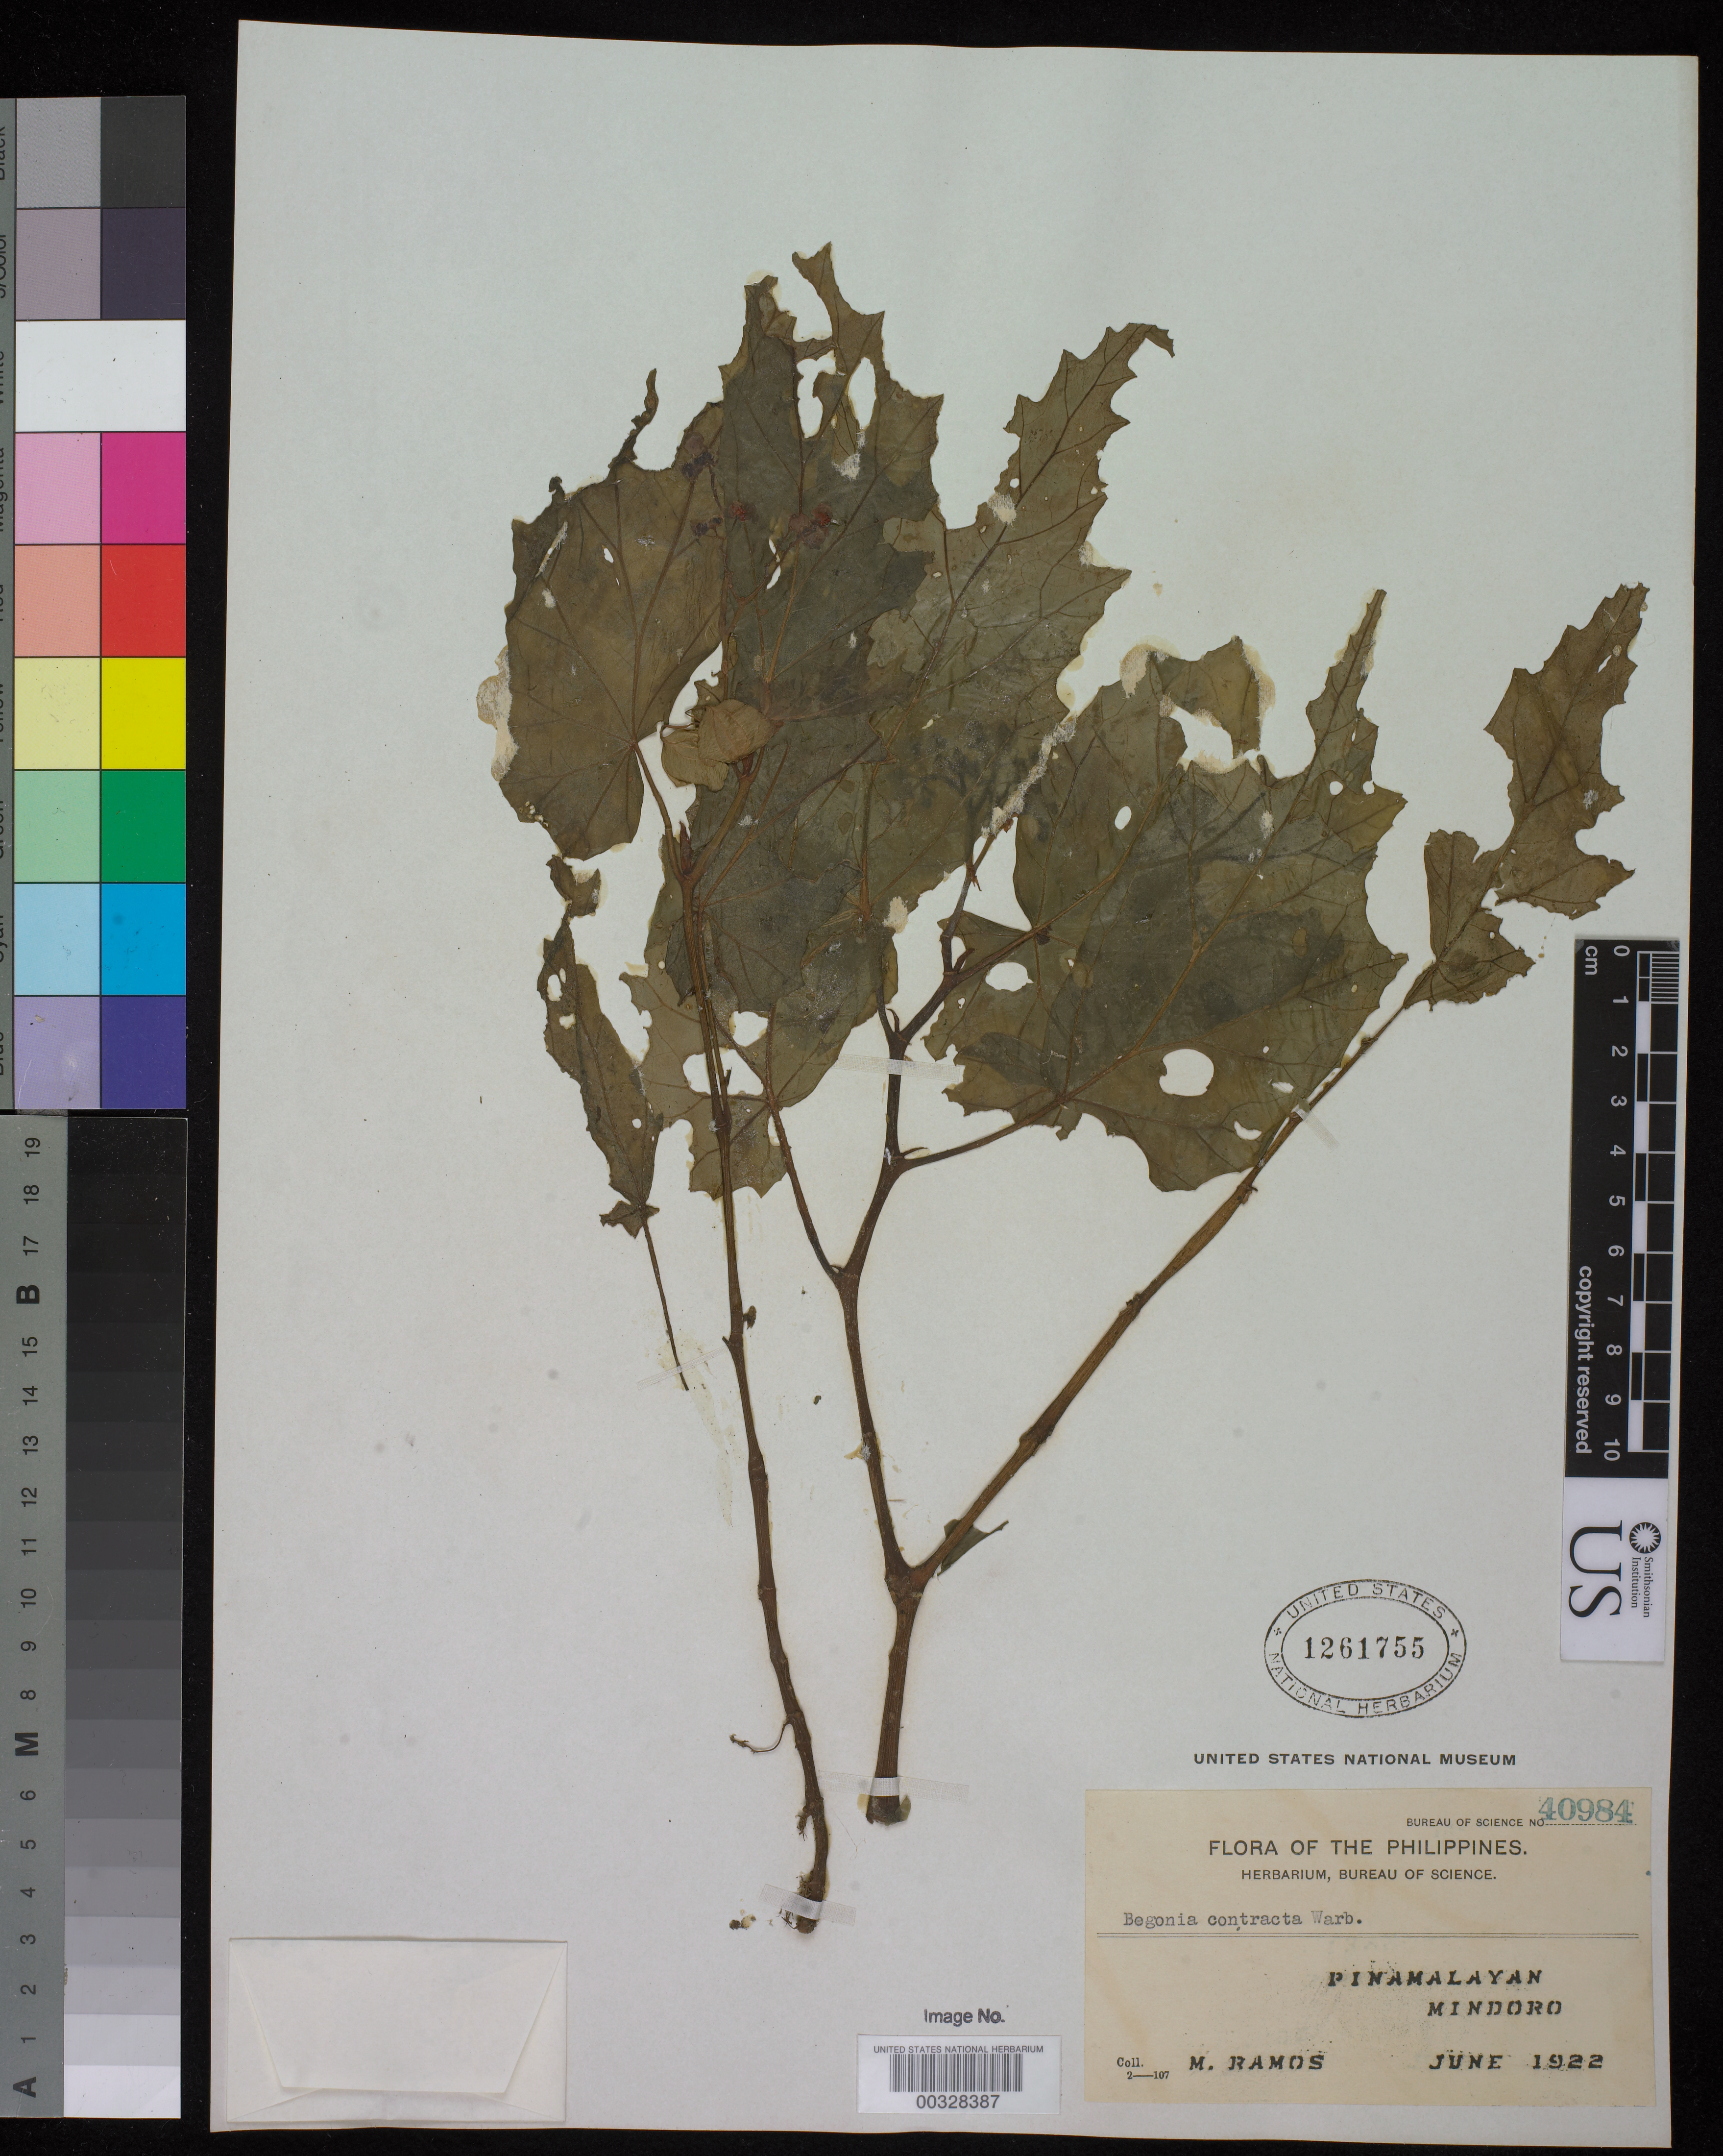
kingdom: Plantae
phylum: Tracheophyta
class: Magnoliopsida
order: Cucurbitales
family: Begoniaceae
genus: Begonia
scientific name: Begonia contracta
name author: Warb.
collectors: M. Ramos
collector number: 40984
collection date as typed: Jun 1922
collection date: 1922-06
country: Philippines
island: Mindoro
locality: Pinamalayan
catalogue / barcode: US 1261755